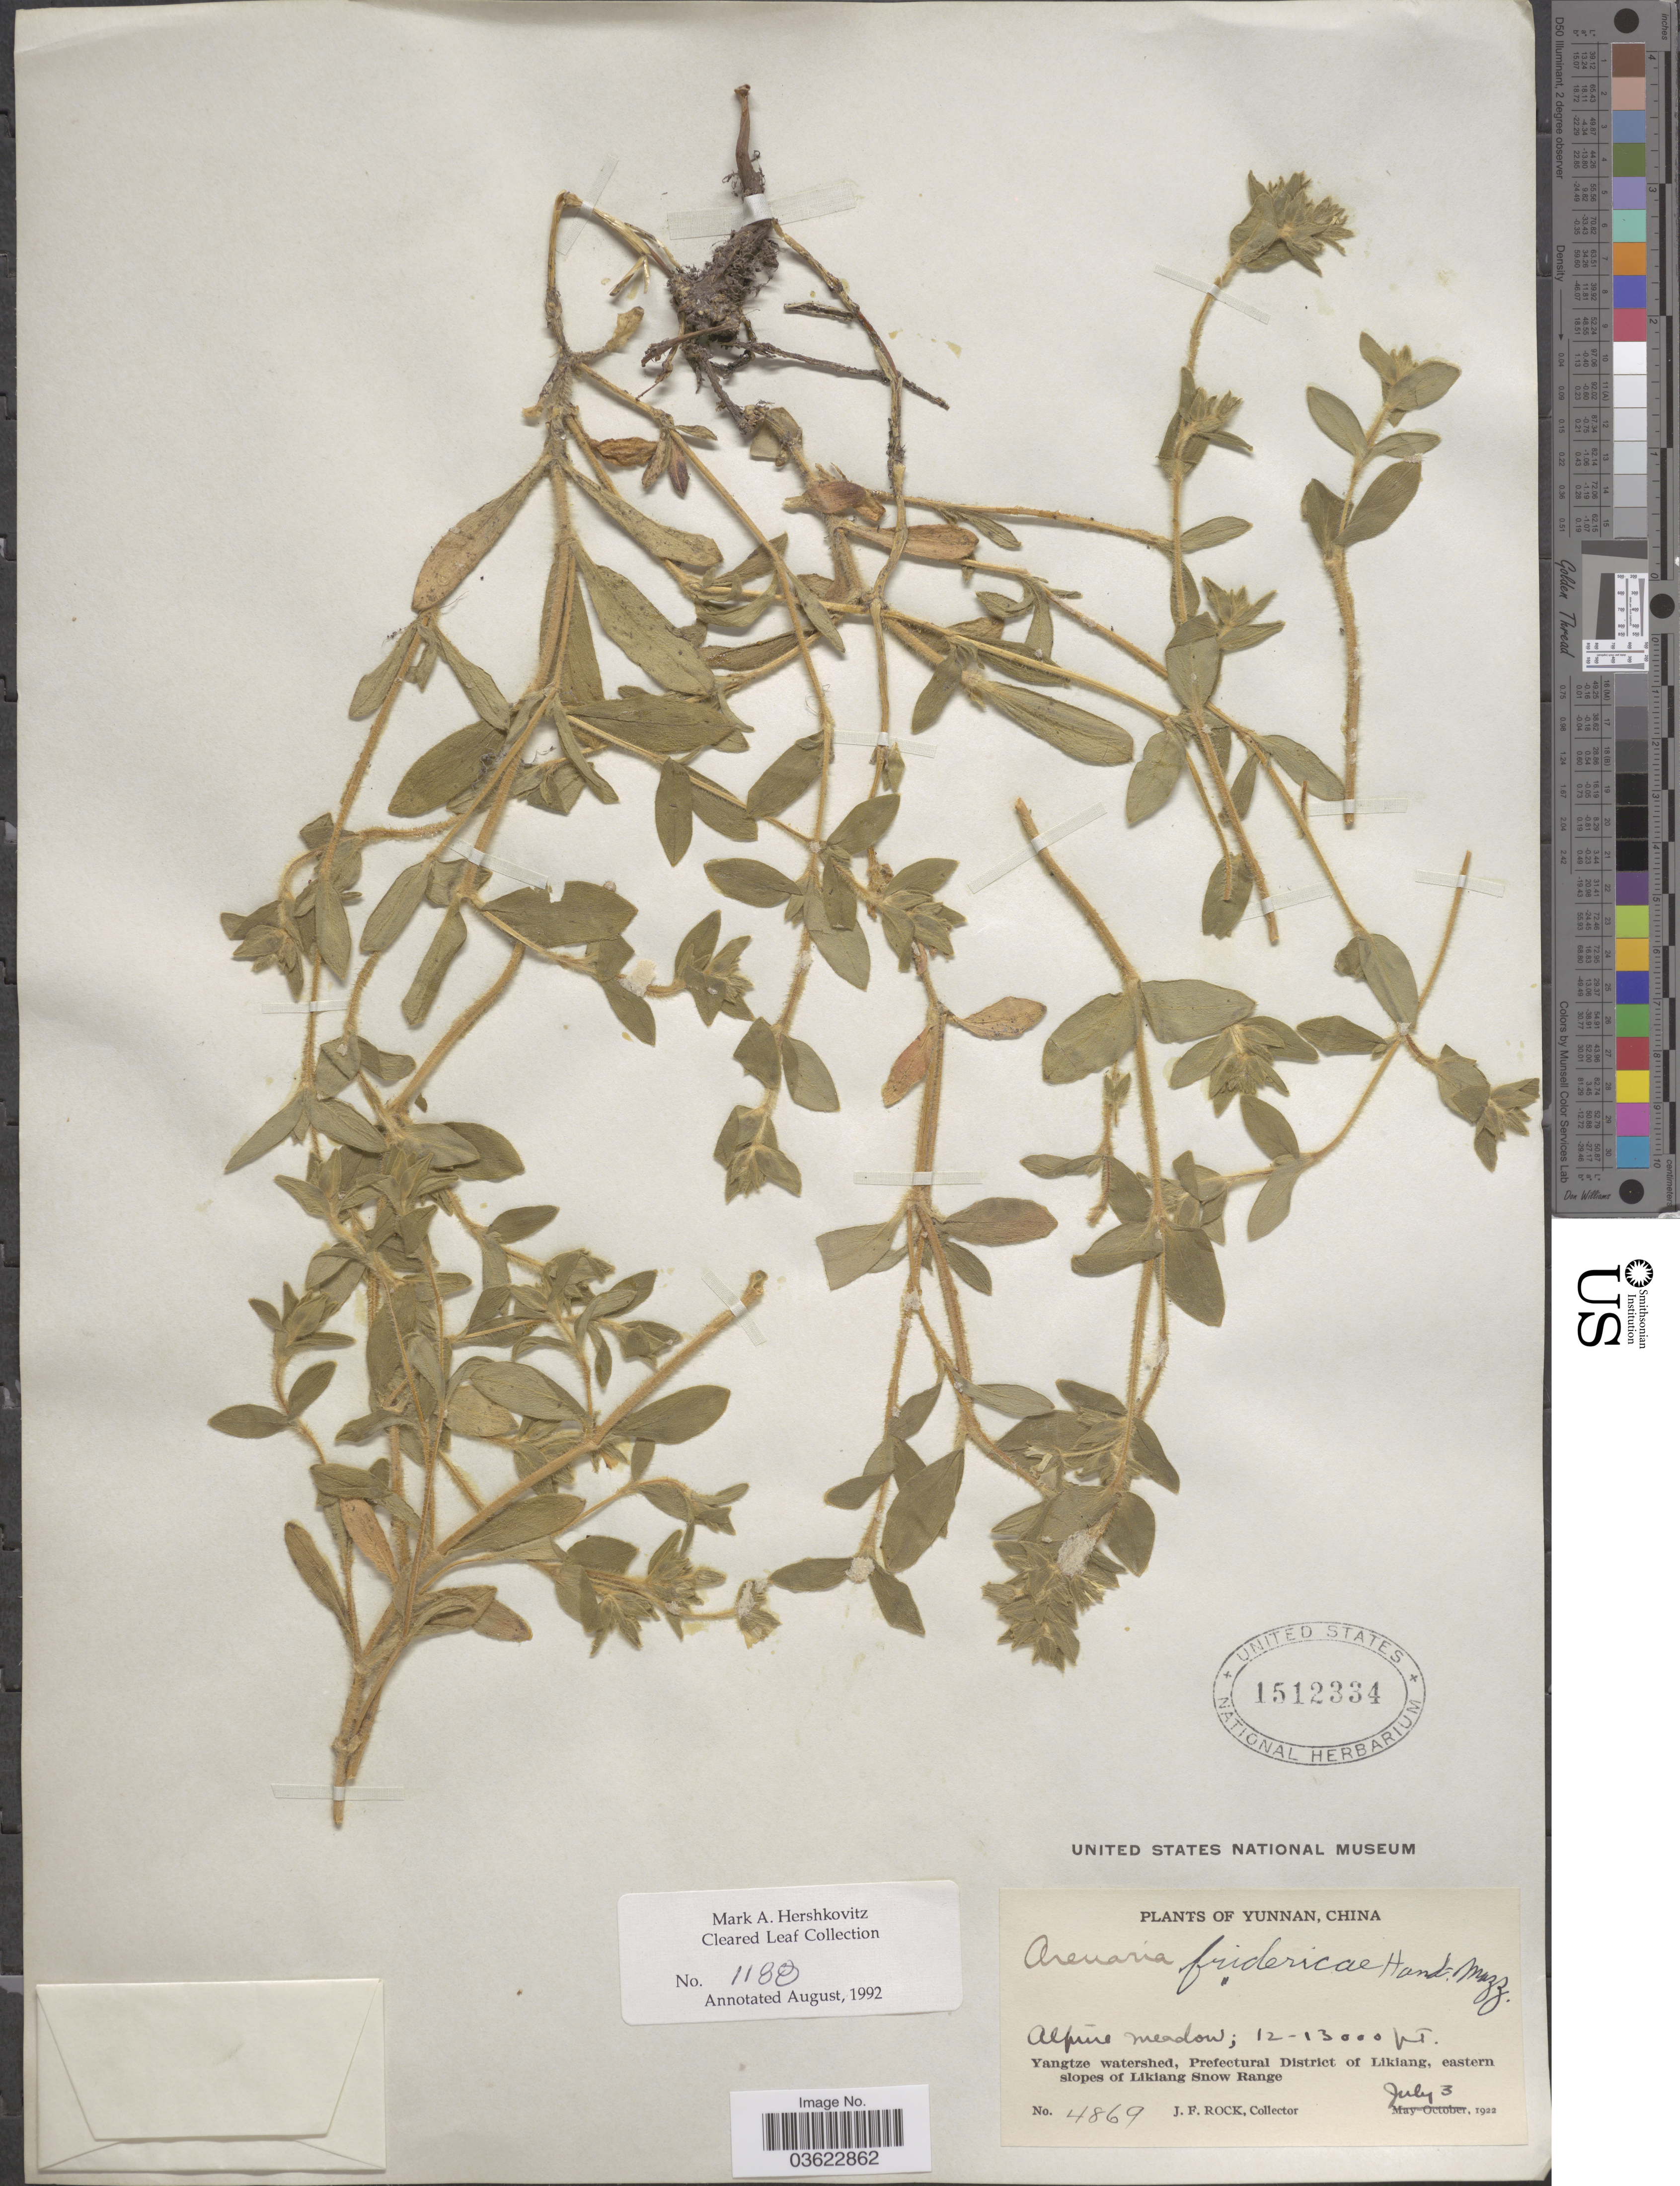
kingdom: Plantae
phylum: Tracheophyta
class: Magnoliopsida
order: Caryophyllales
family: Caryophyllaceae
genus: Arenaria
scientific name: Arenaria fredericae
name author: Hand.-Mazz.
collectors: J. Rock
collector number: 4869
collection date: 1922-07-03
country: China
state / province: Yunnan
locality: Yangtze watershed, Prefectural District of Likiang, eastern slopes of Likiang Snow Range.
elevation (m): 3658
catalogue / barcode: US 1512334